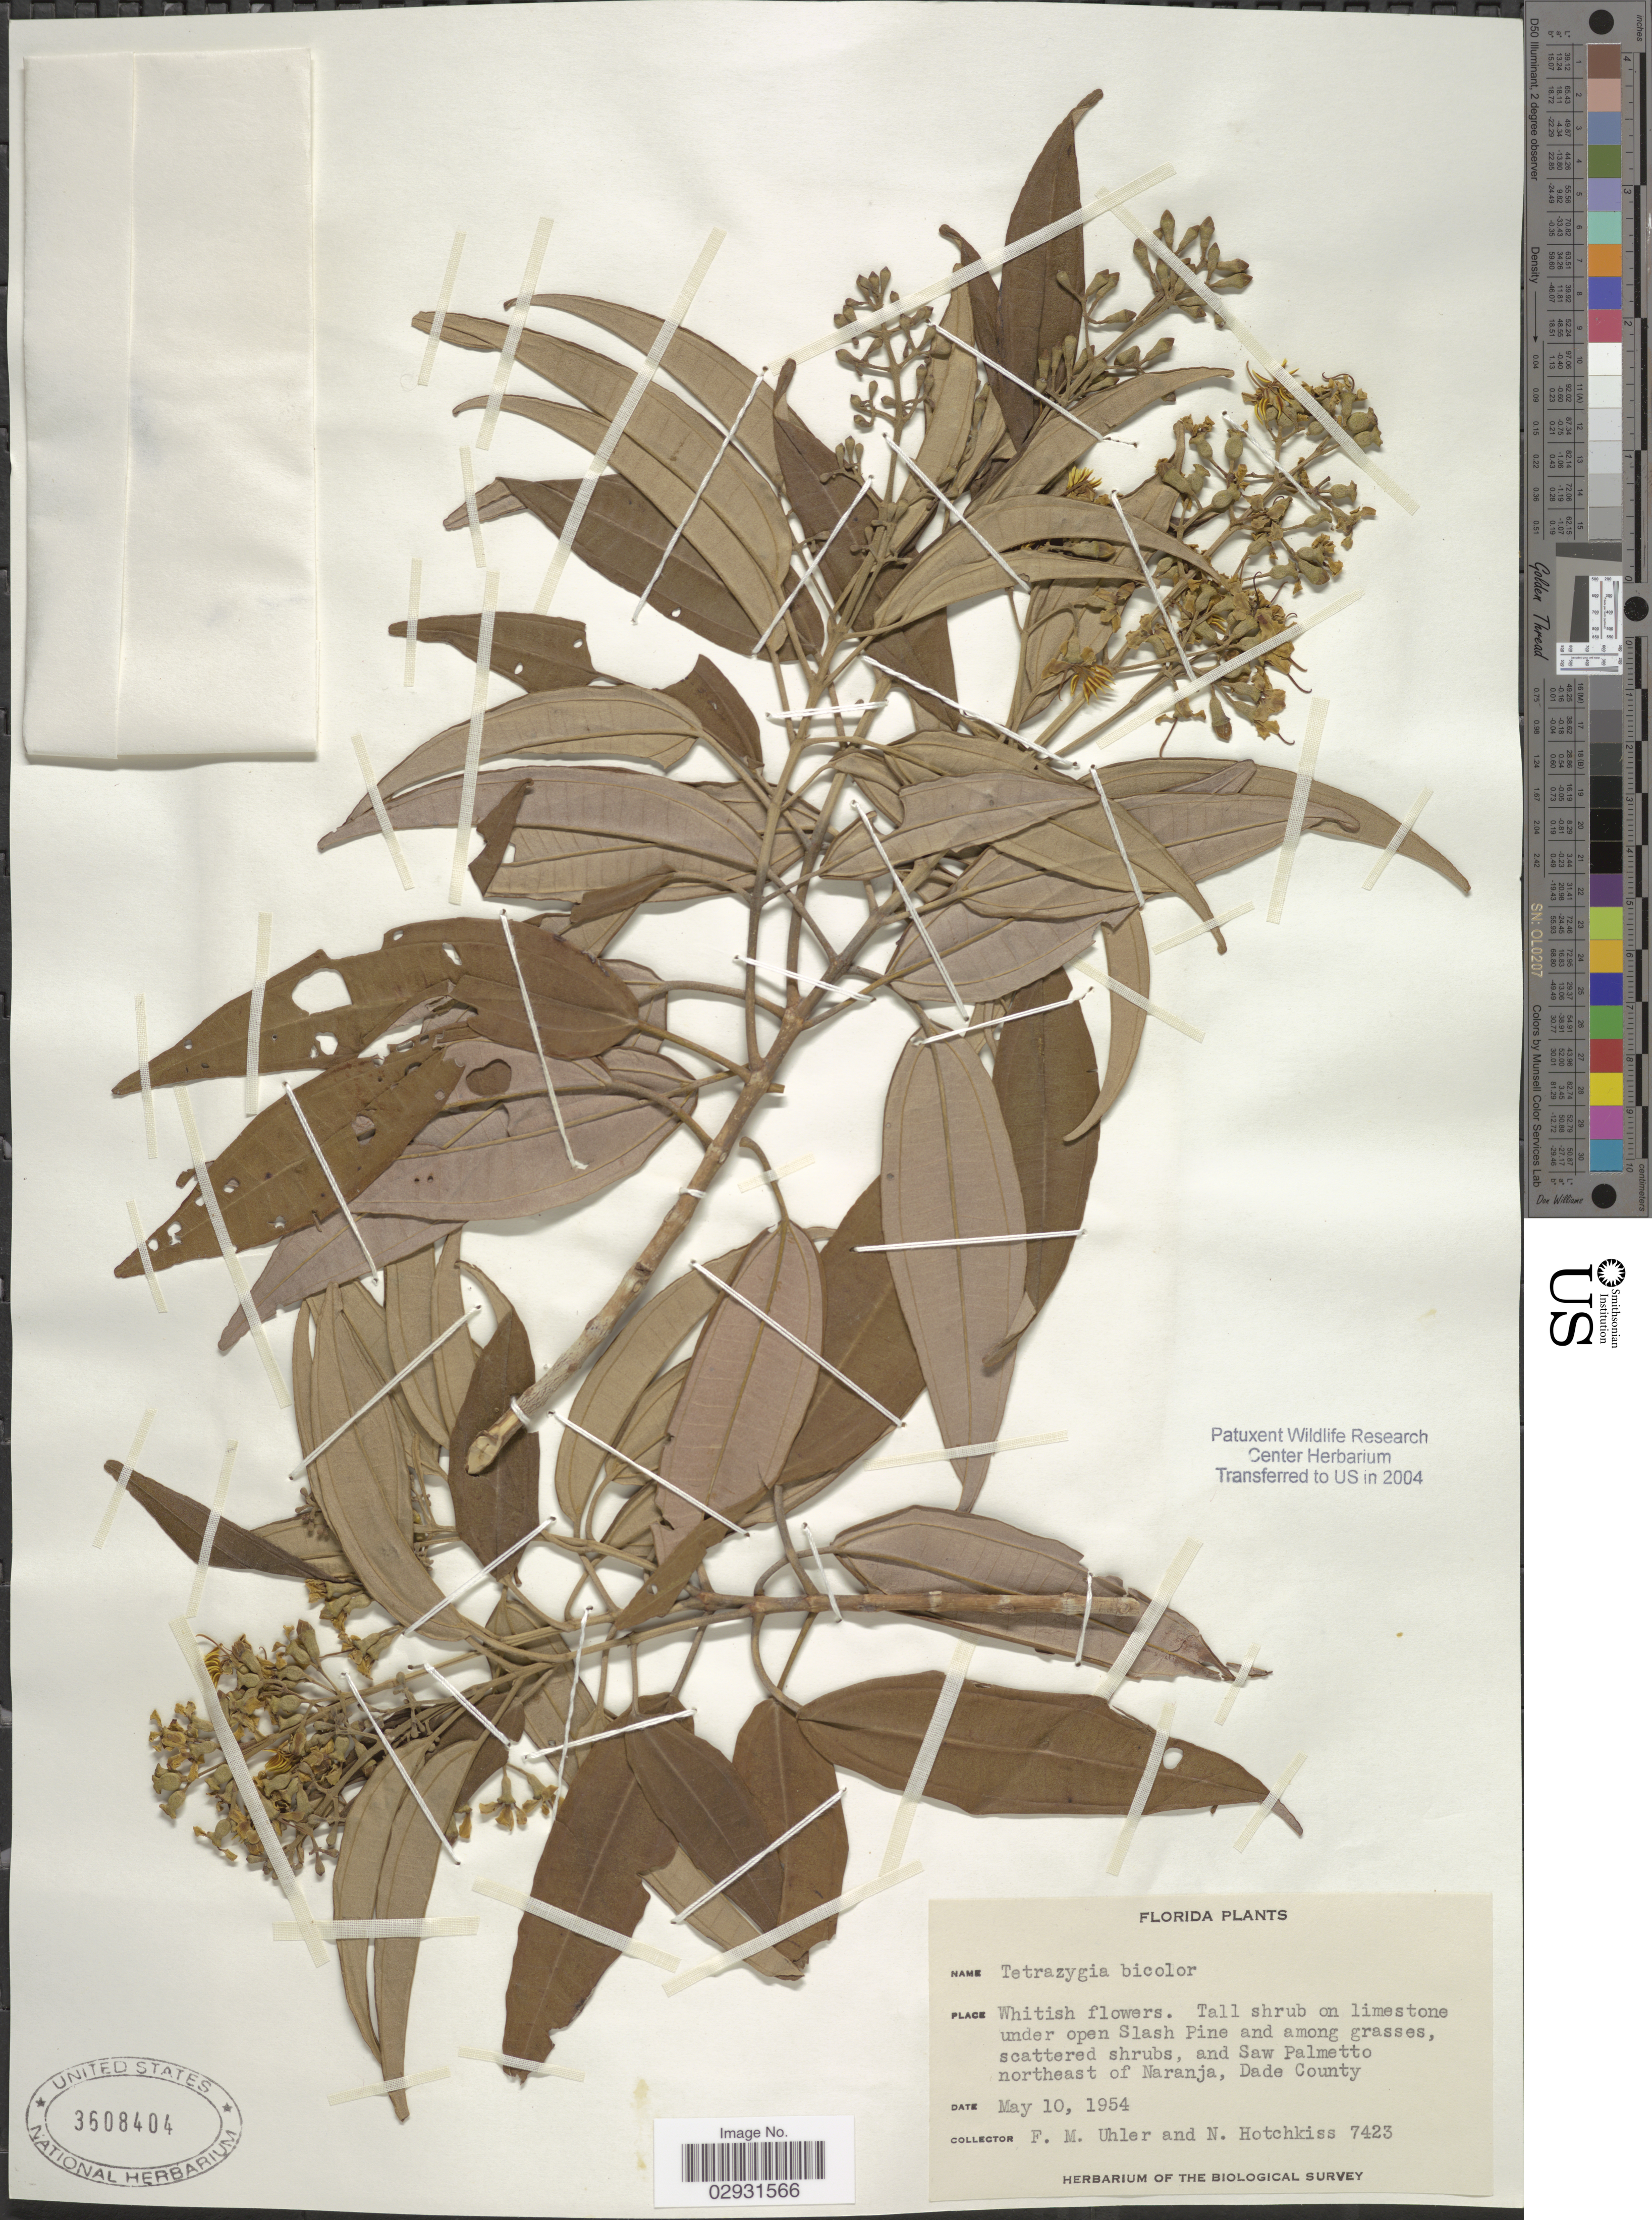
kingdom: Plantae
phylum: Tracheophyta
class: Magnoliopsida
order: Myrtales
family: Melastomataceae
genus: Tetrazygia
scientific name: Tetrazygia bicolor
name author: (Mill.) Cogn.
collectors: F. M. Uhler & N. Hotchkiss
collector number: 7423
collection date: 1954-05-10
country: United States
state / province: Florida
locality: Saw Palmetto northeast of Naranja, Dade County.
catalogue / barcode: US 3608404